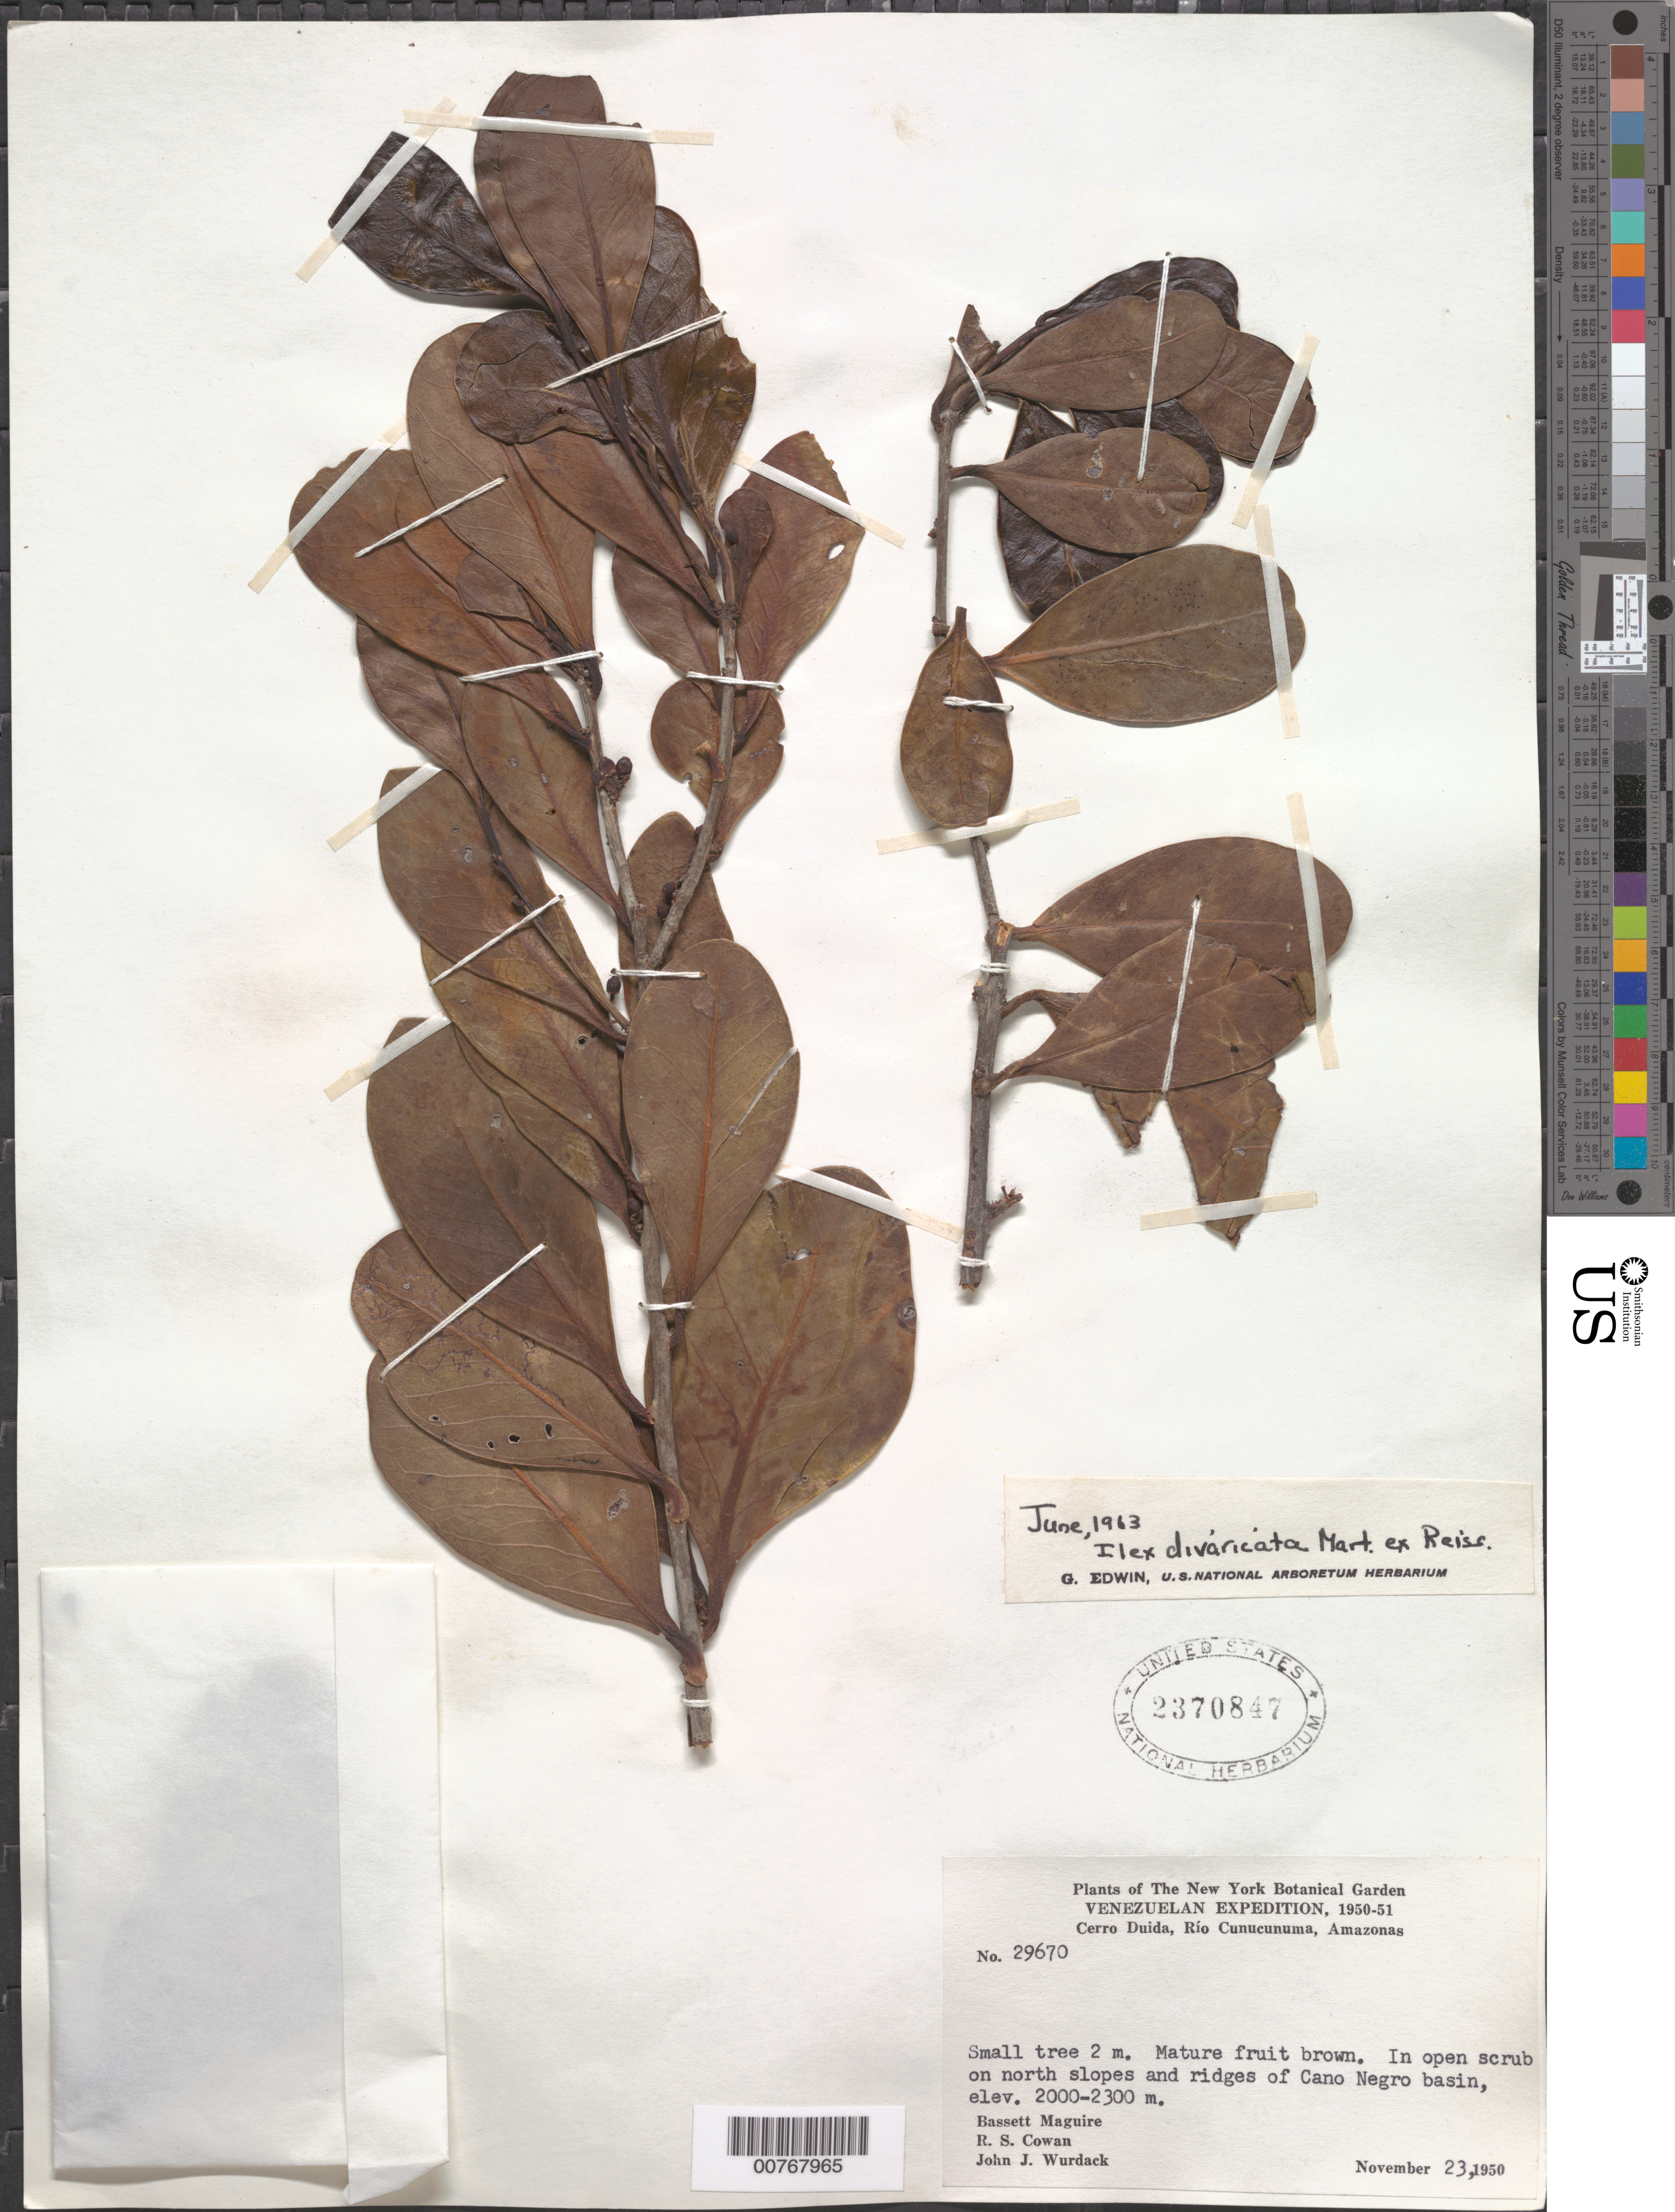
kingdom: Plantae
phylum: Tracheophyta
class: Magnoliopsida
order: Aquifoliales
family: Aquifoliaceae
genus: Ilex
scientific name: Ilex divaricata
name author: Mart. ex Reissek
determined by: Edwin, G.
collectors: B. Maguire, R. S. Cowan & J. J. Wurdack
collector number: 29670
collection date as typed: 23-Nov-50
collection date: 1950-11-23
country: Venezuela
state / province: Amazonas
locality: Cerro Duida, Río Cunucunuma, Caño Negro basin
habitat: Open scrub on north slopes and ridges of Caño Negro basin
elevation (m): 2000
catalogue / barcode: US 2370847